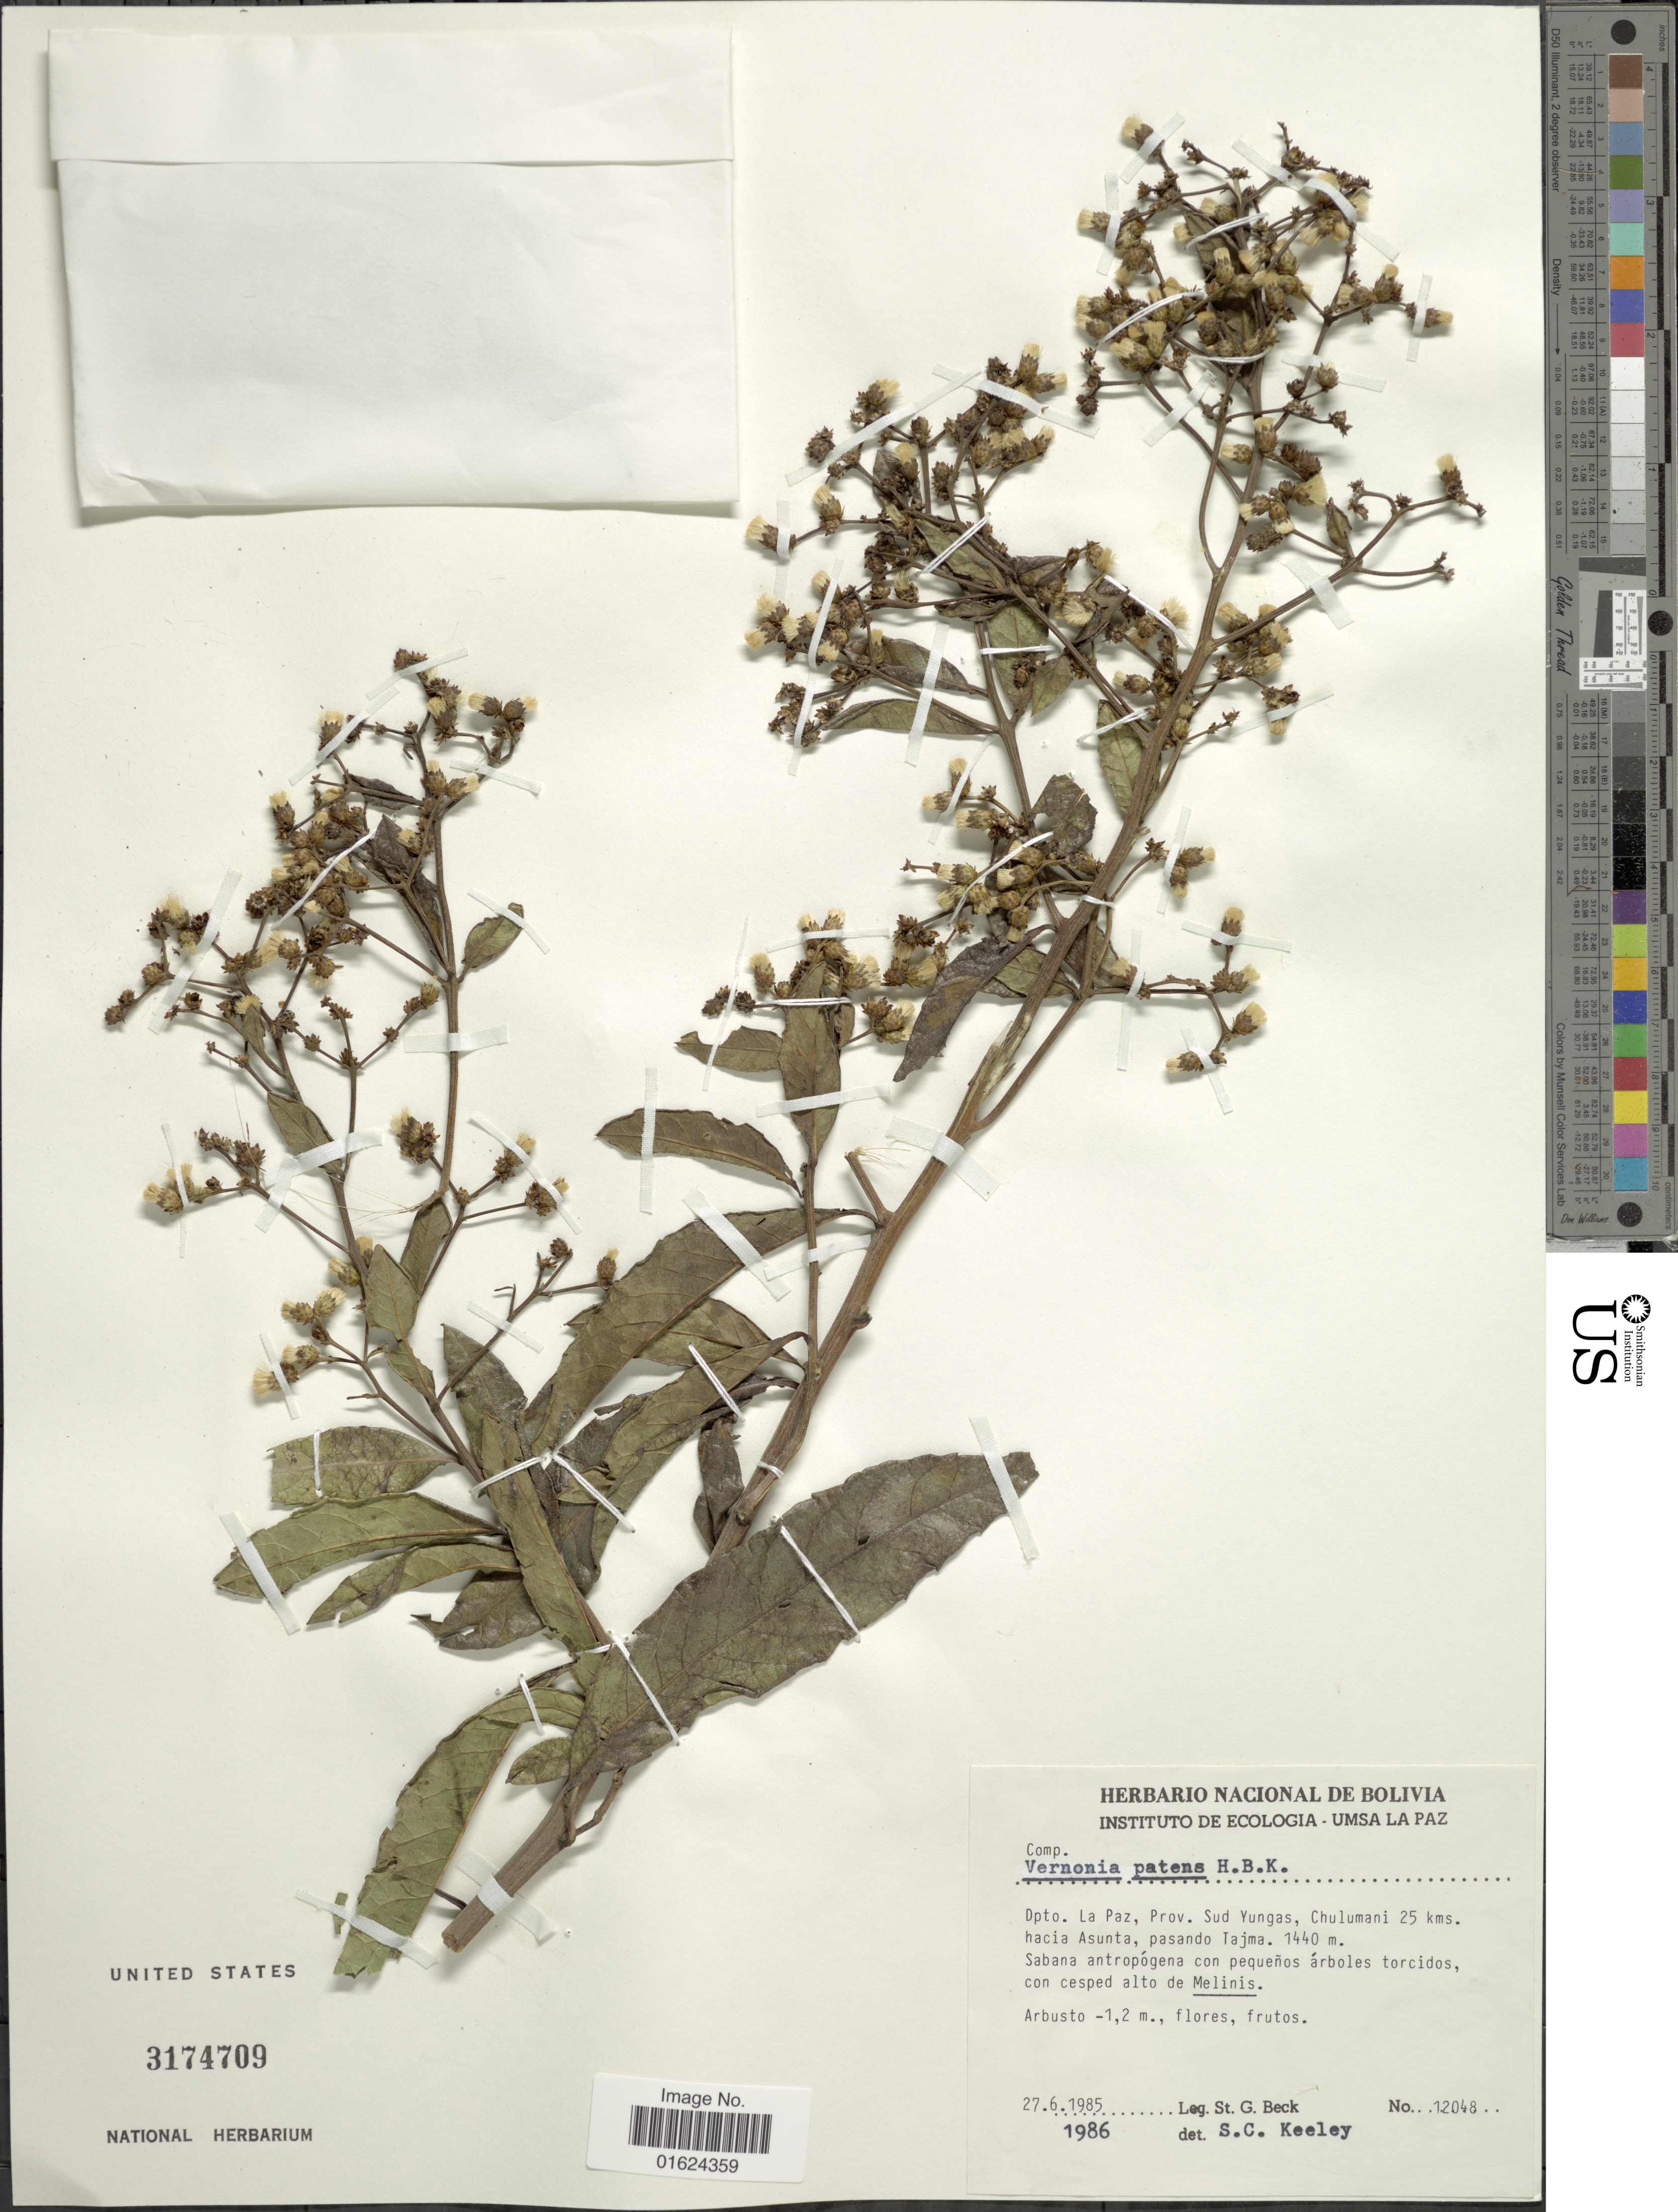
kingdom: Plantae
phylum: Tracheophyta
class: Magnoliopsida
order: Asterales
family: Asteraceae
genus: Vernonanthura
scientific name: Vernonanthura membranacea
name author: (Gardner) H. Rob.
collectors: S. G. Beck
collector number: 12048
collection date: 1985-06-27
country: Bolivia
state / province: La Paz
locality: Dpto. La Paz. Prov. Sud Yungas, Chulumani 25 kms. hacia Asunta, pasando Tajma.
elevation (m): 1440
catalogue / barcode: US 3174709